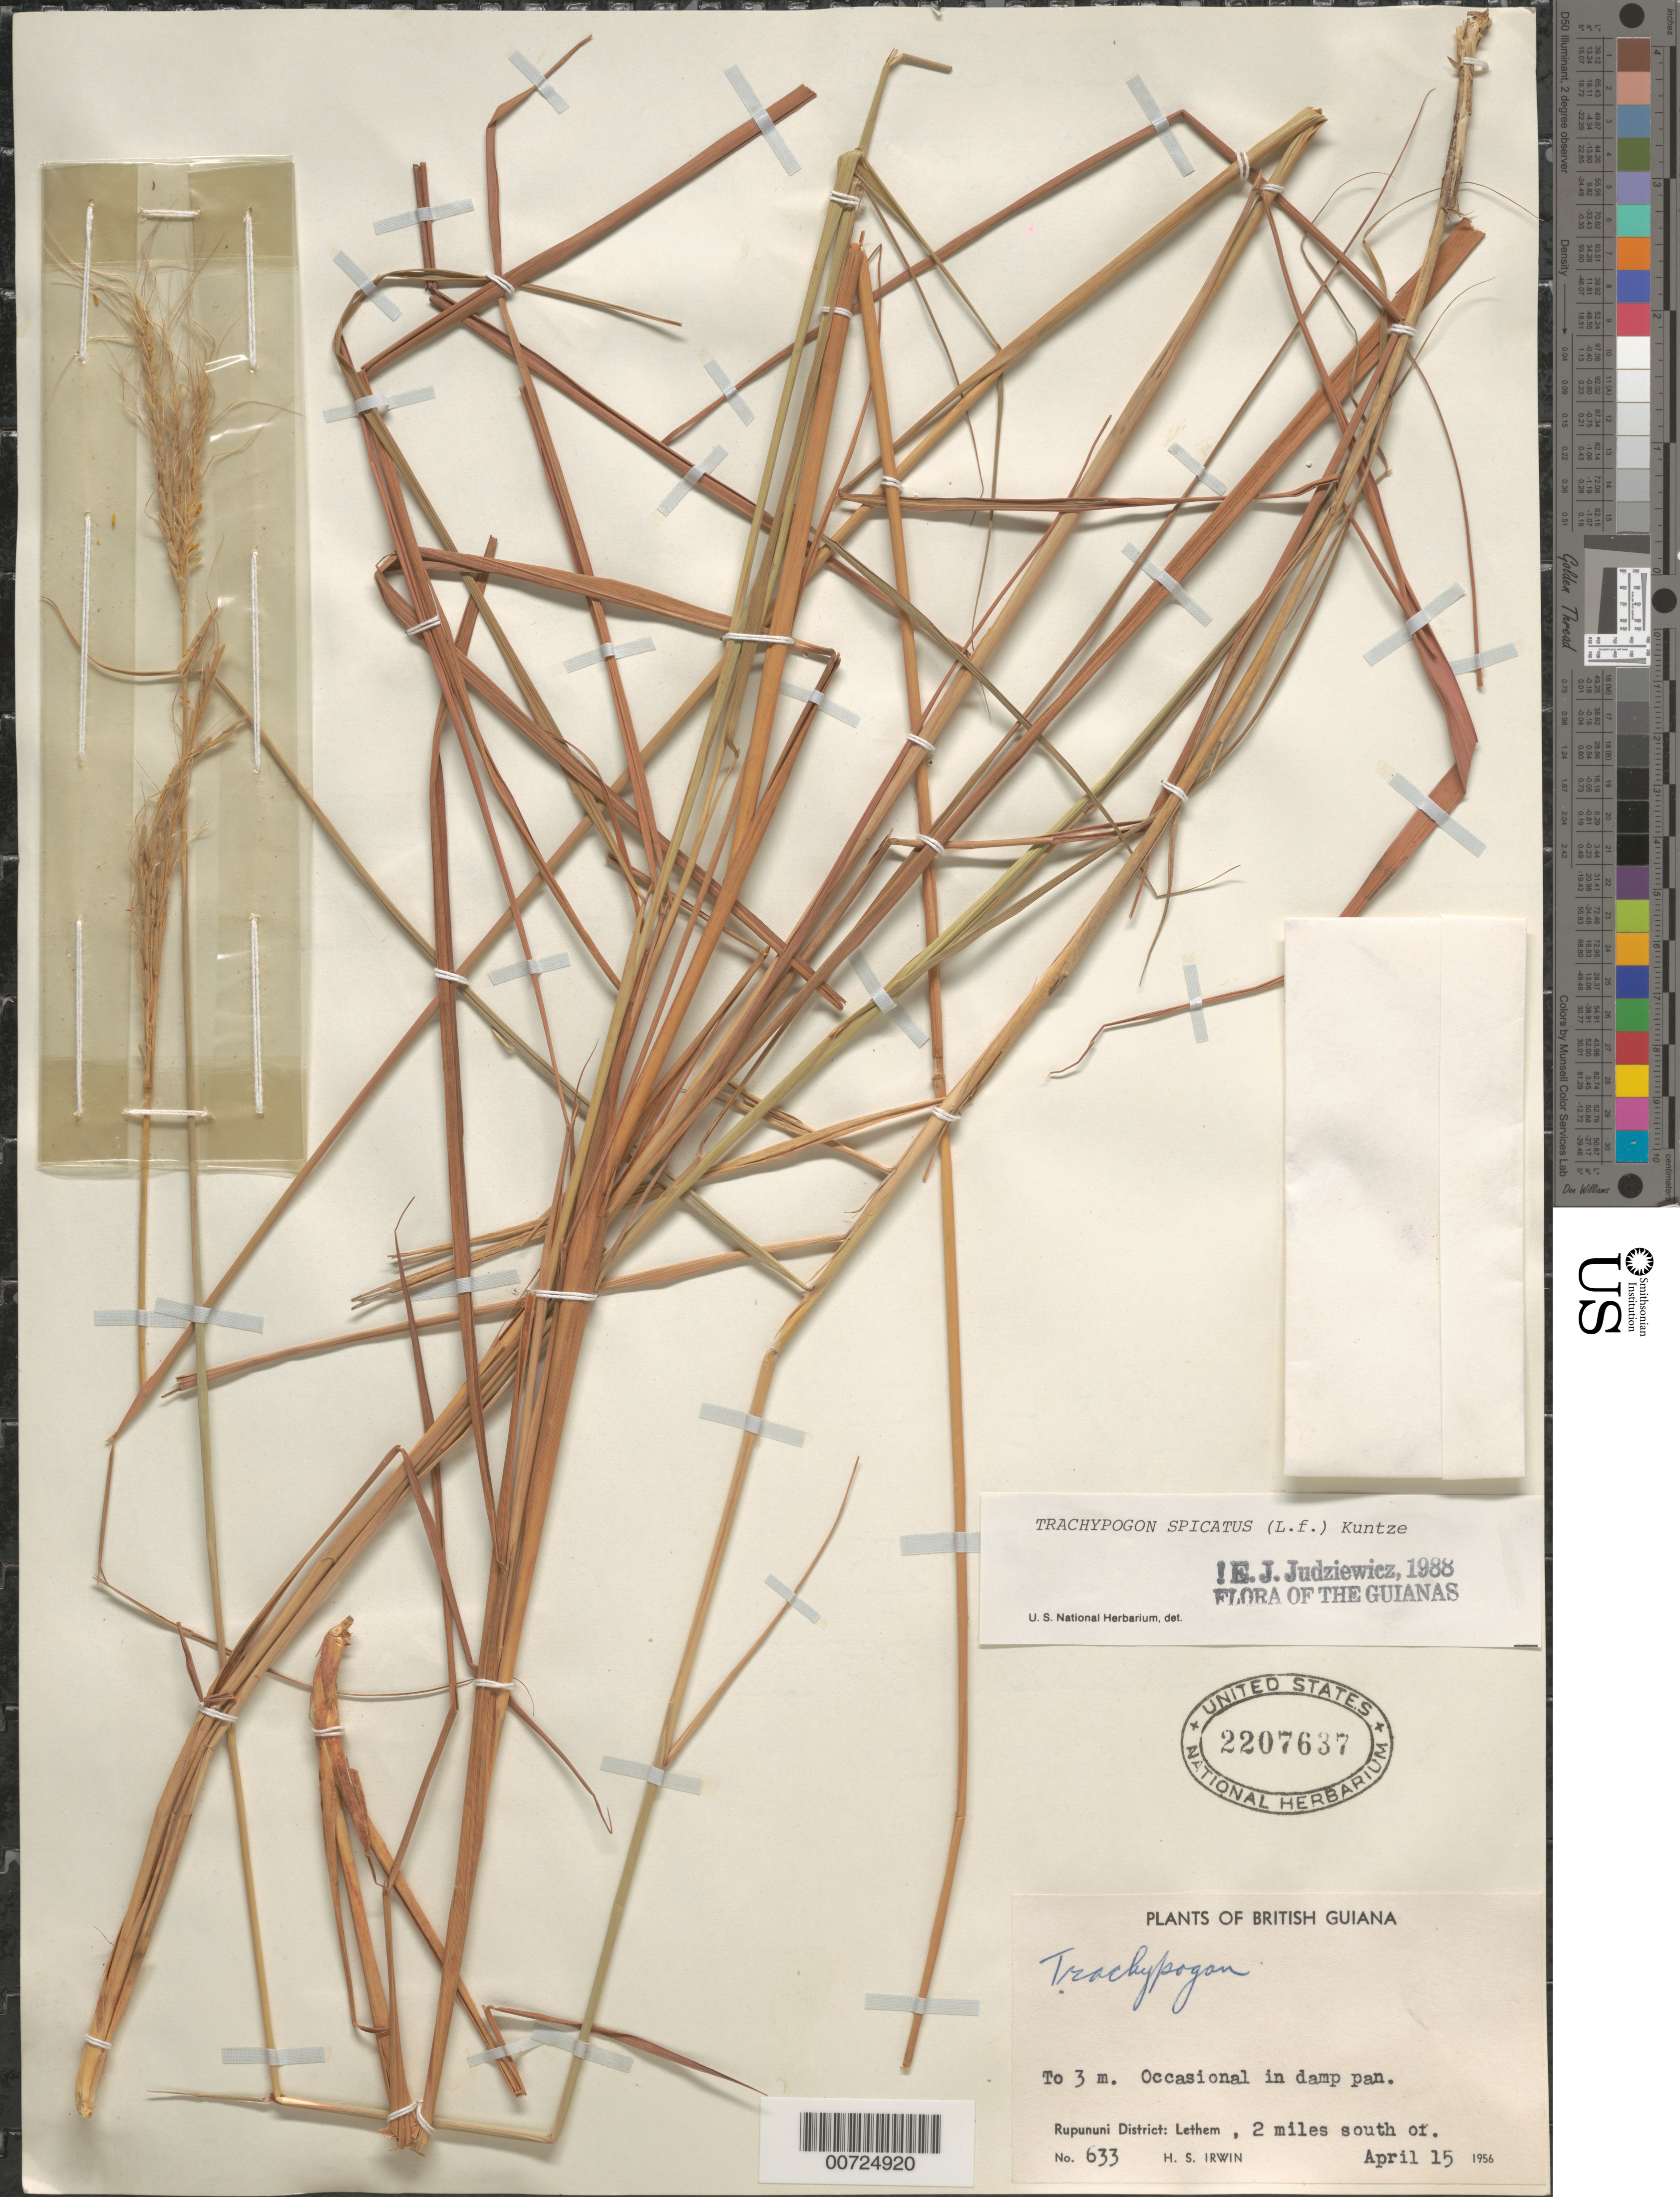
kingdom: Plantae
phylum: Tracheophyta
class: Liliopsida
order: Poales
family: Poaceae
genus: Trachypogon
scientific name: Trachypogon spicatus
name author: (L. f.) Kuntze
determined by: Judziewicz, E. J.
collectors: H. Irwin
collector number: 633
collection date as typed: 15-Apr-56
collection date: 1956-04-15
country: Guyana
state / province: U. Takutu-U. Essequibo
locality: Rupununi Dist., 2 mi. S of Lethem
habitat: Damp pan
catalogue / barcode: US 2207637